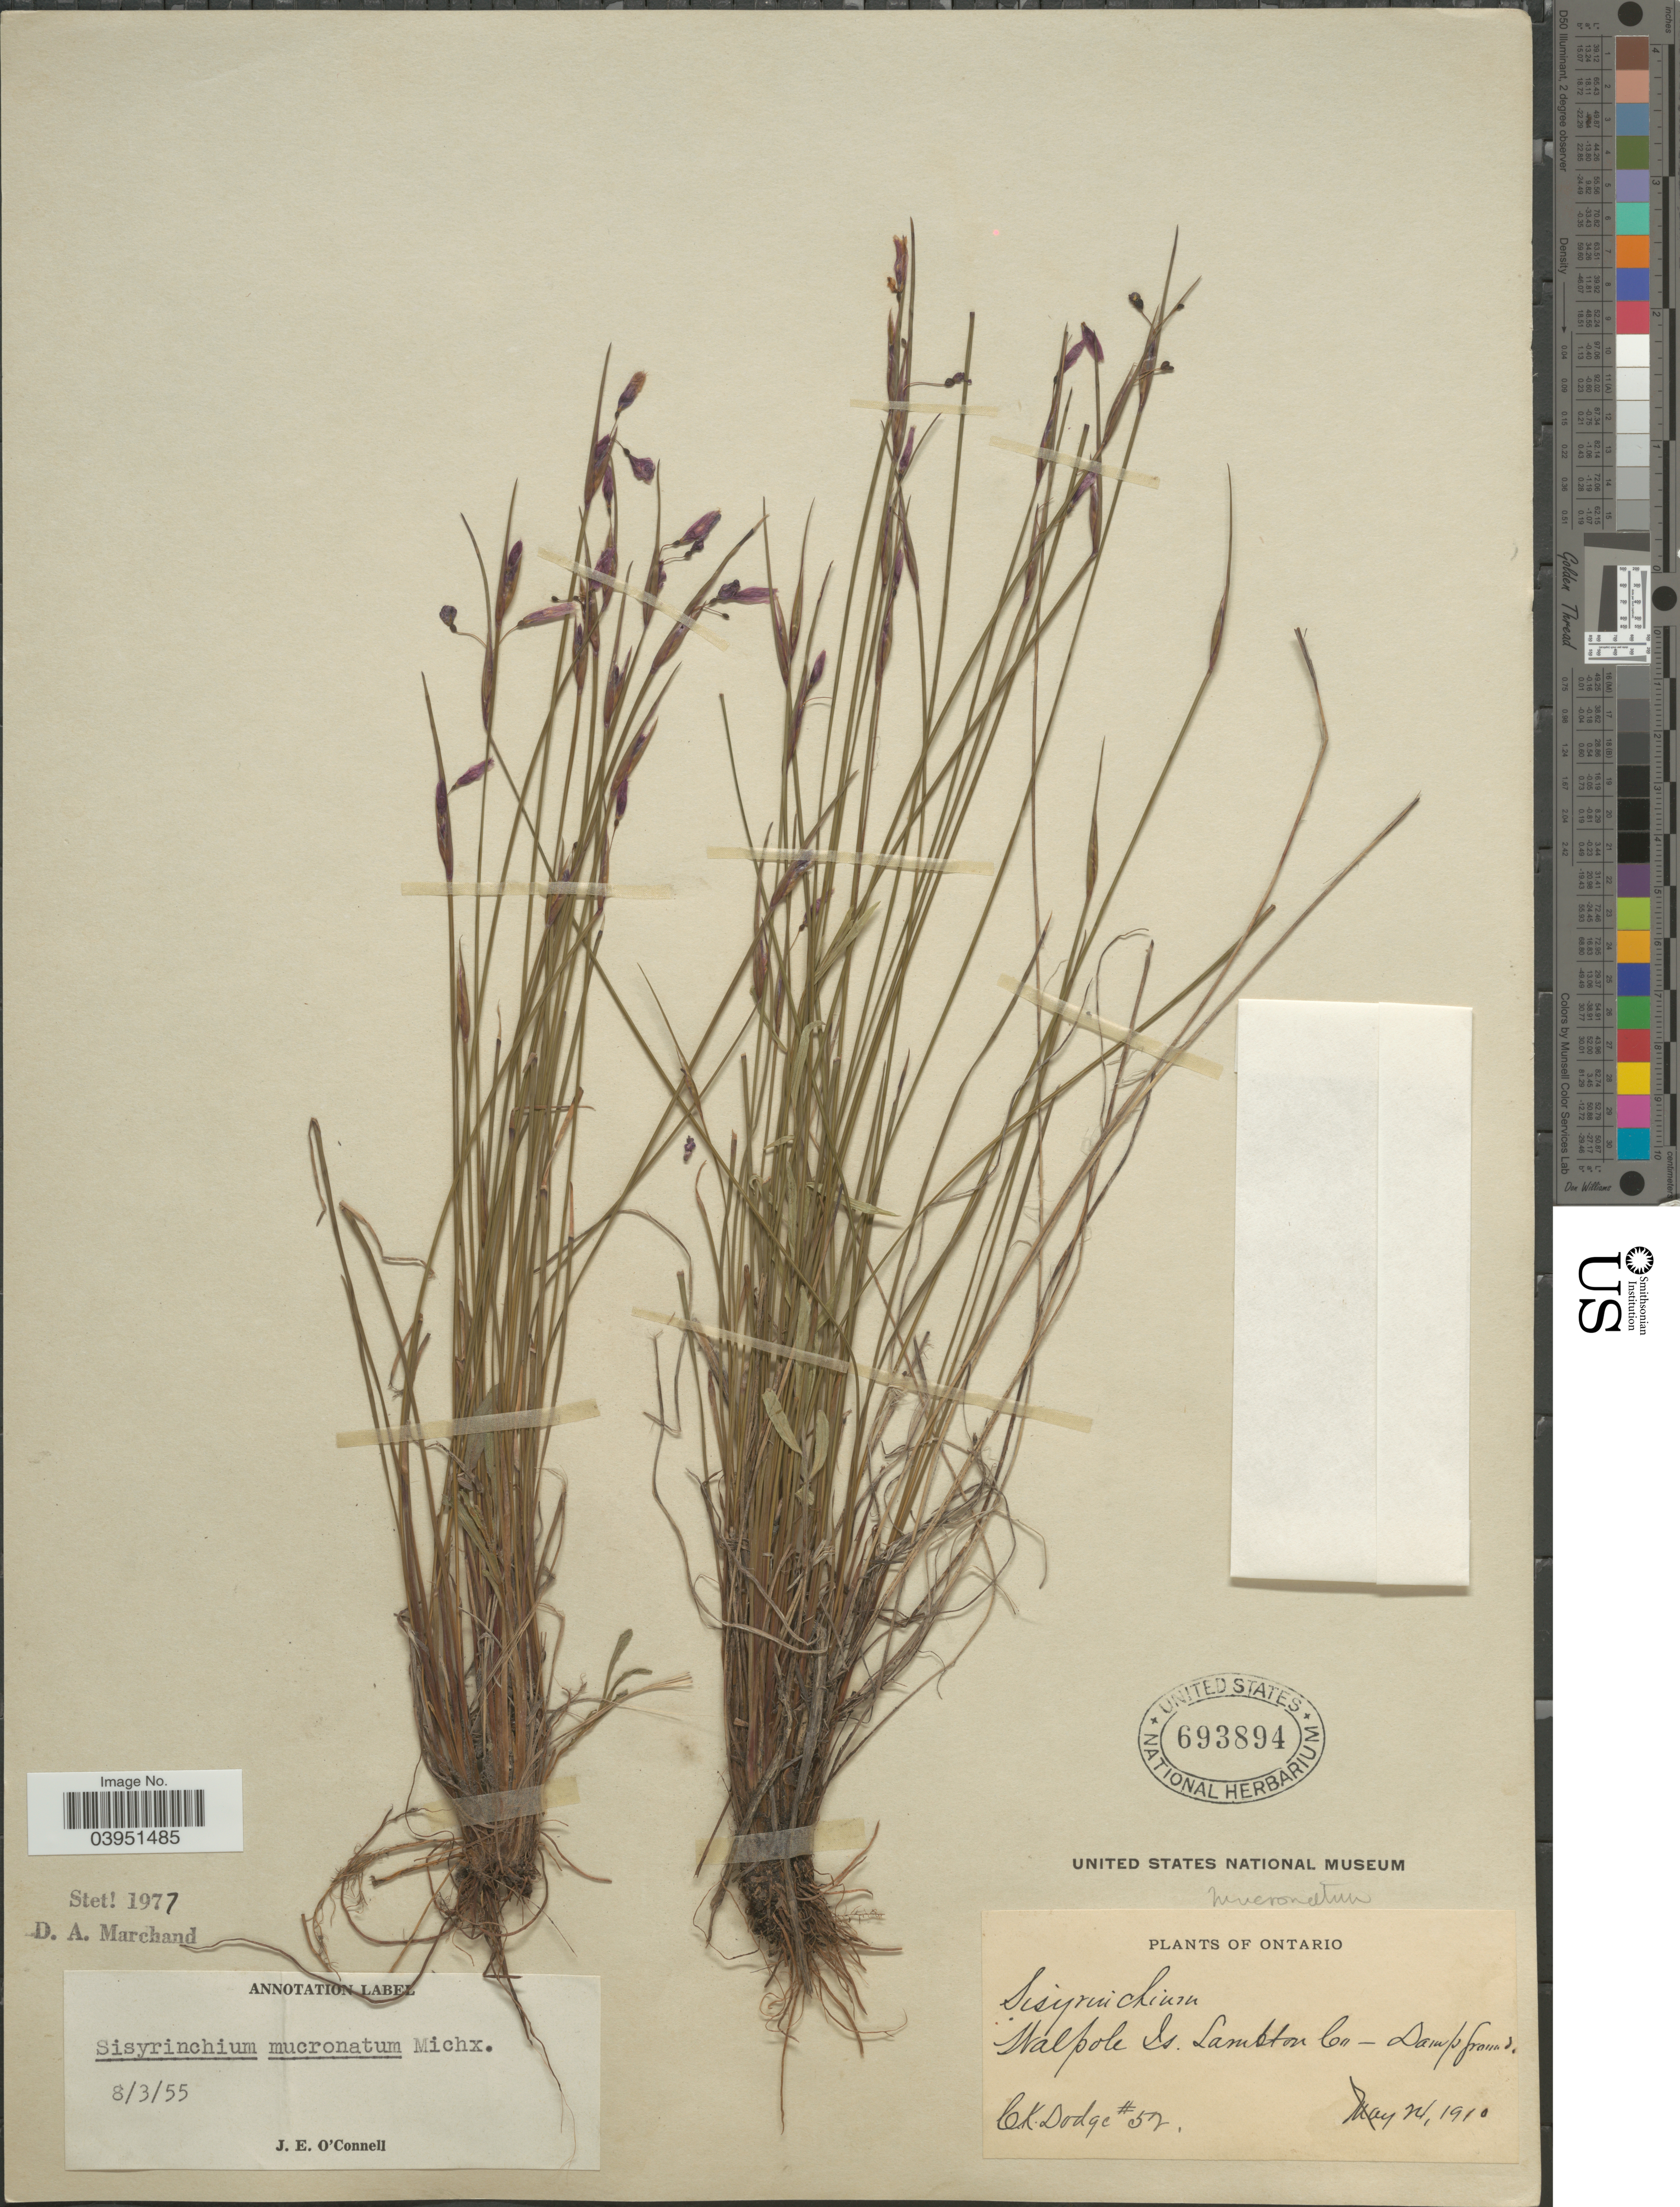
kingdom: Plantae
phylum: Tracheophyta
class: Liliopsida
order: Asparagales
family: Iridaceae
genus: Sisyrinchium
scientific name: Sisyrinchium mucronatum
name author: Michx.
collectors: C. Dodge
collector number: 52*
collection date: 1910-05-24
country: Canada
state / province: Ontario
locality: Walpole Is., Lambton Co.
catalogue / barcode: US 693894